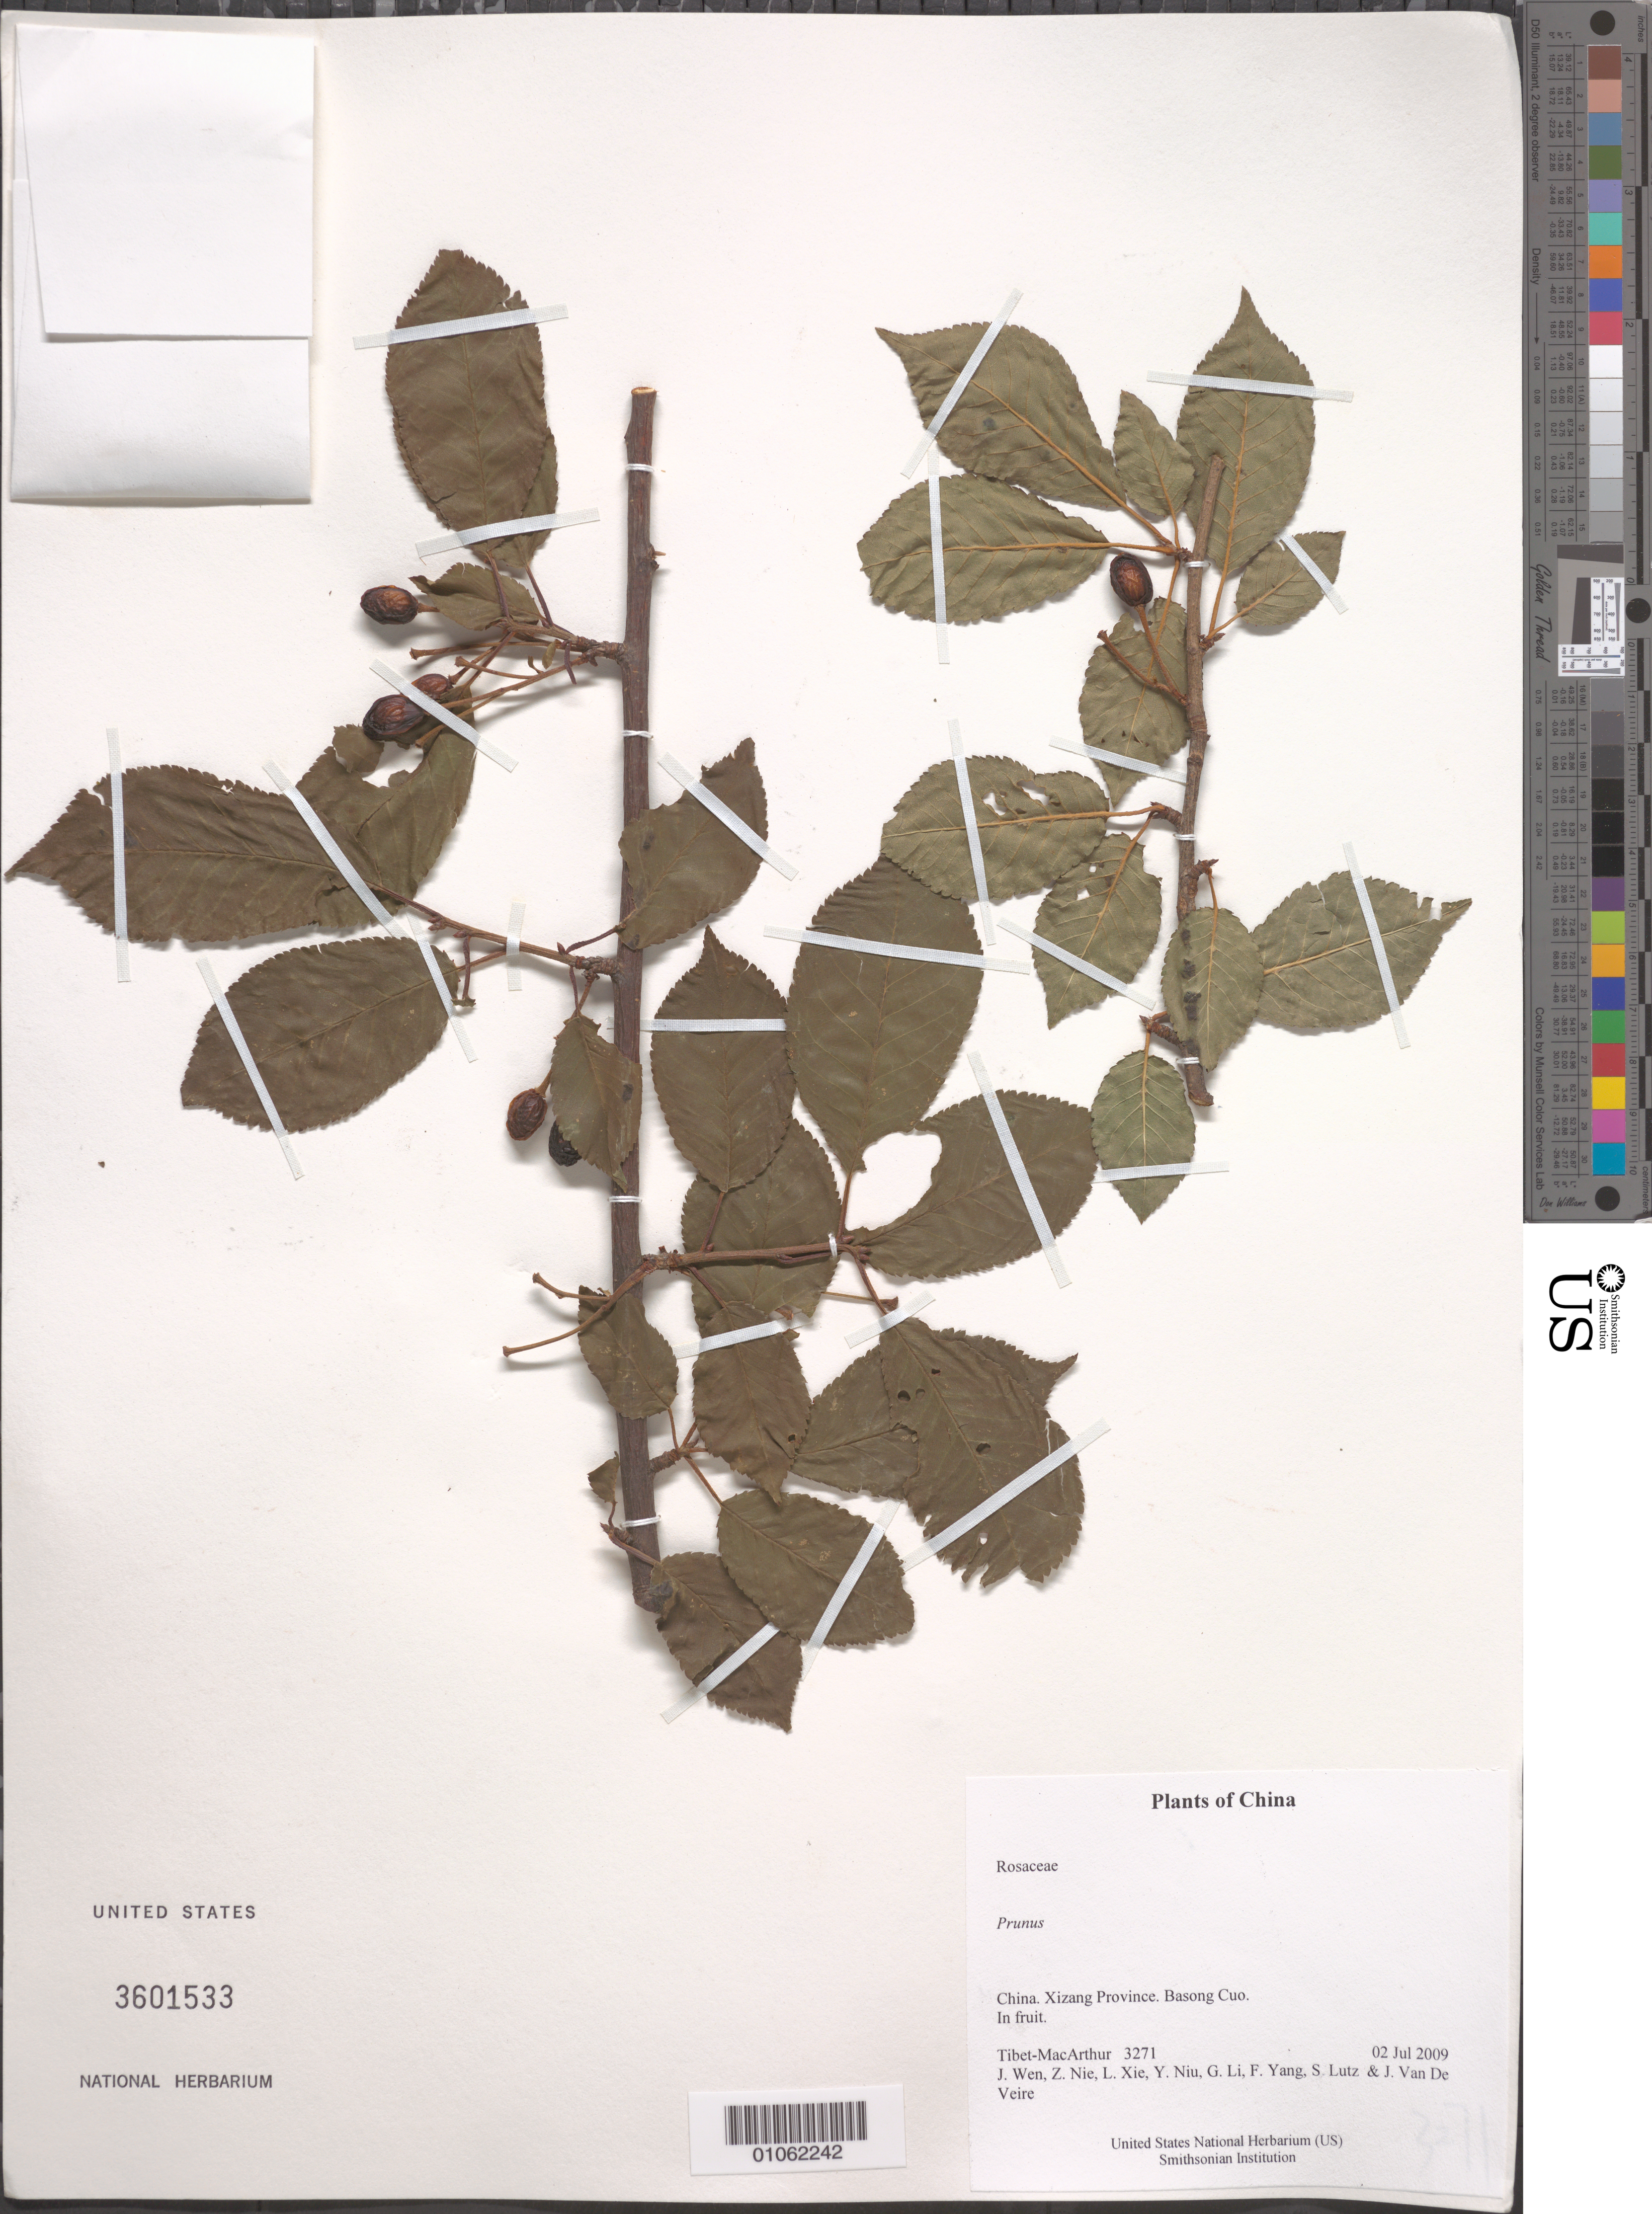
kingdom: Plantae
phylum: Tracheophyta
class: Magnoliopsida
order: Rosales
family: Rosaceae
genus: Prunus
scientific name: Prunus sp.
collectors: Tibet-MacArthur, J. Wen, Z. Nie, L. Xie, Y. Niu, G. Li, F. Yang, S. Lutz & J. Van De Veire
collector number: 3271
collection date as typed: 02 Jul 2009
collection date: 2009-07-02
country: China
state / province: Xizang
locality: Basong Cuo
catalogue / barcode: US 3601533